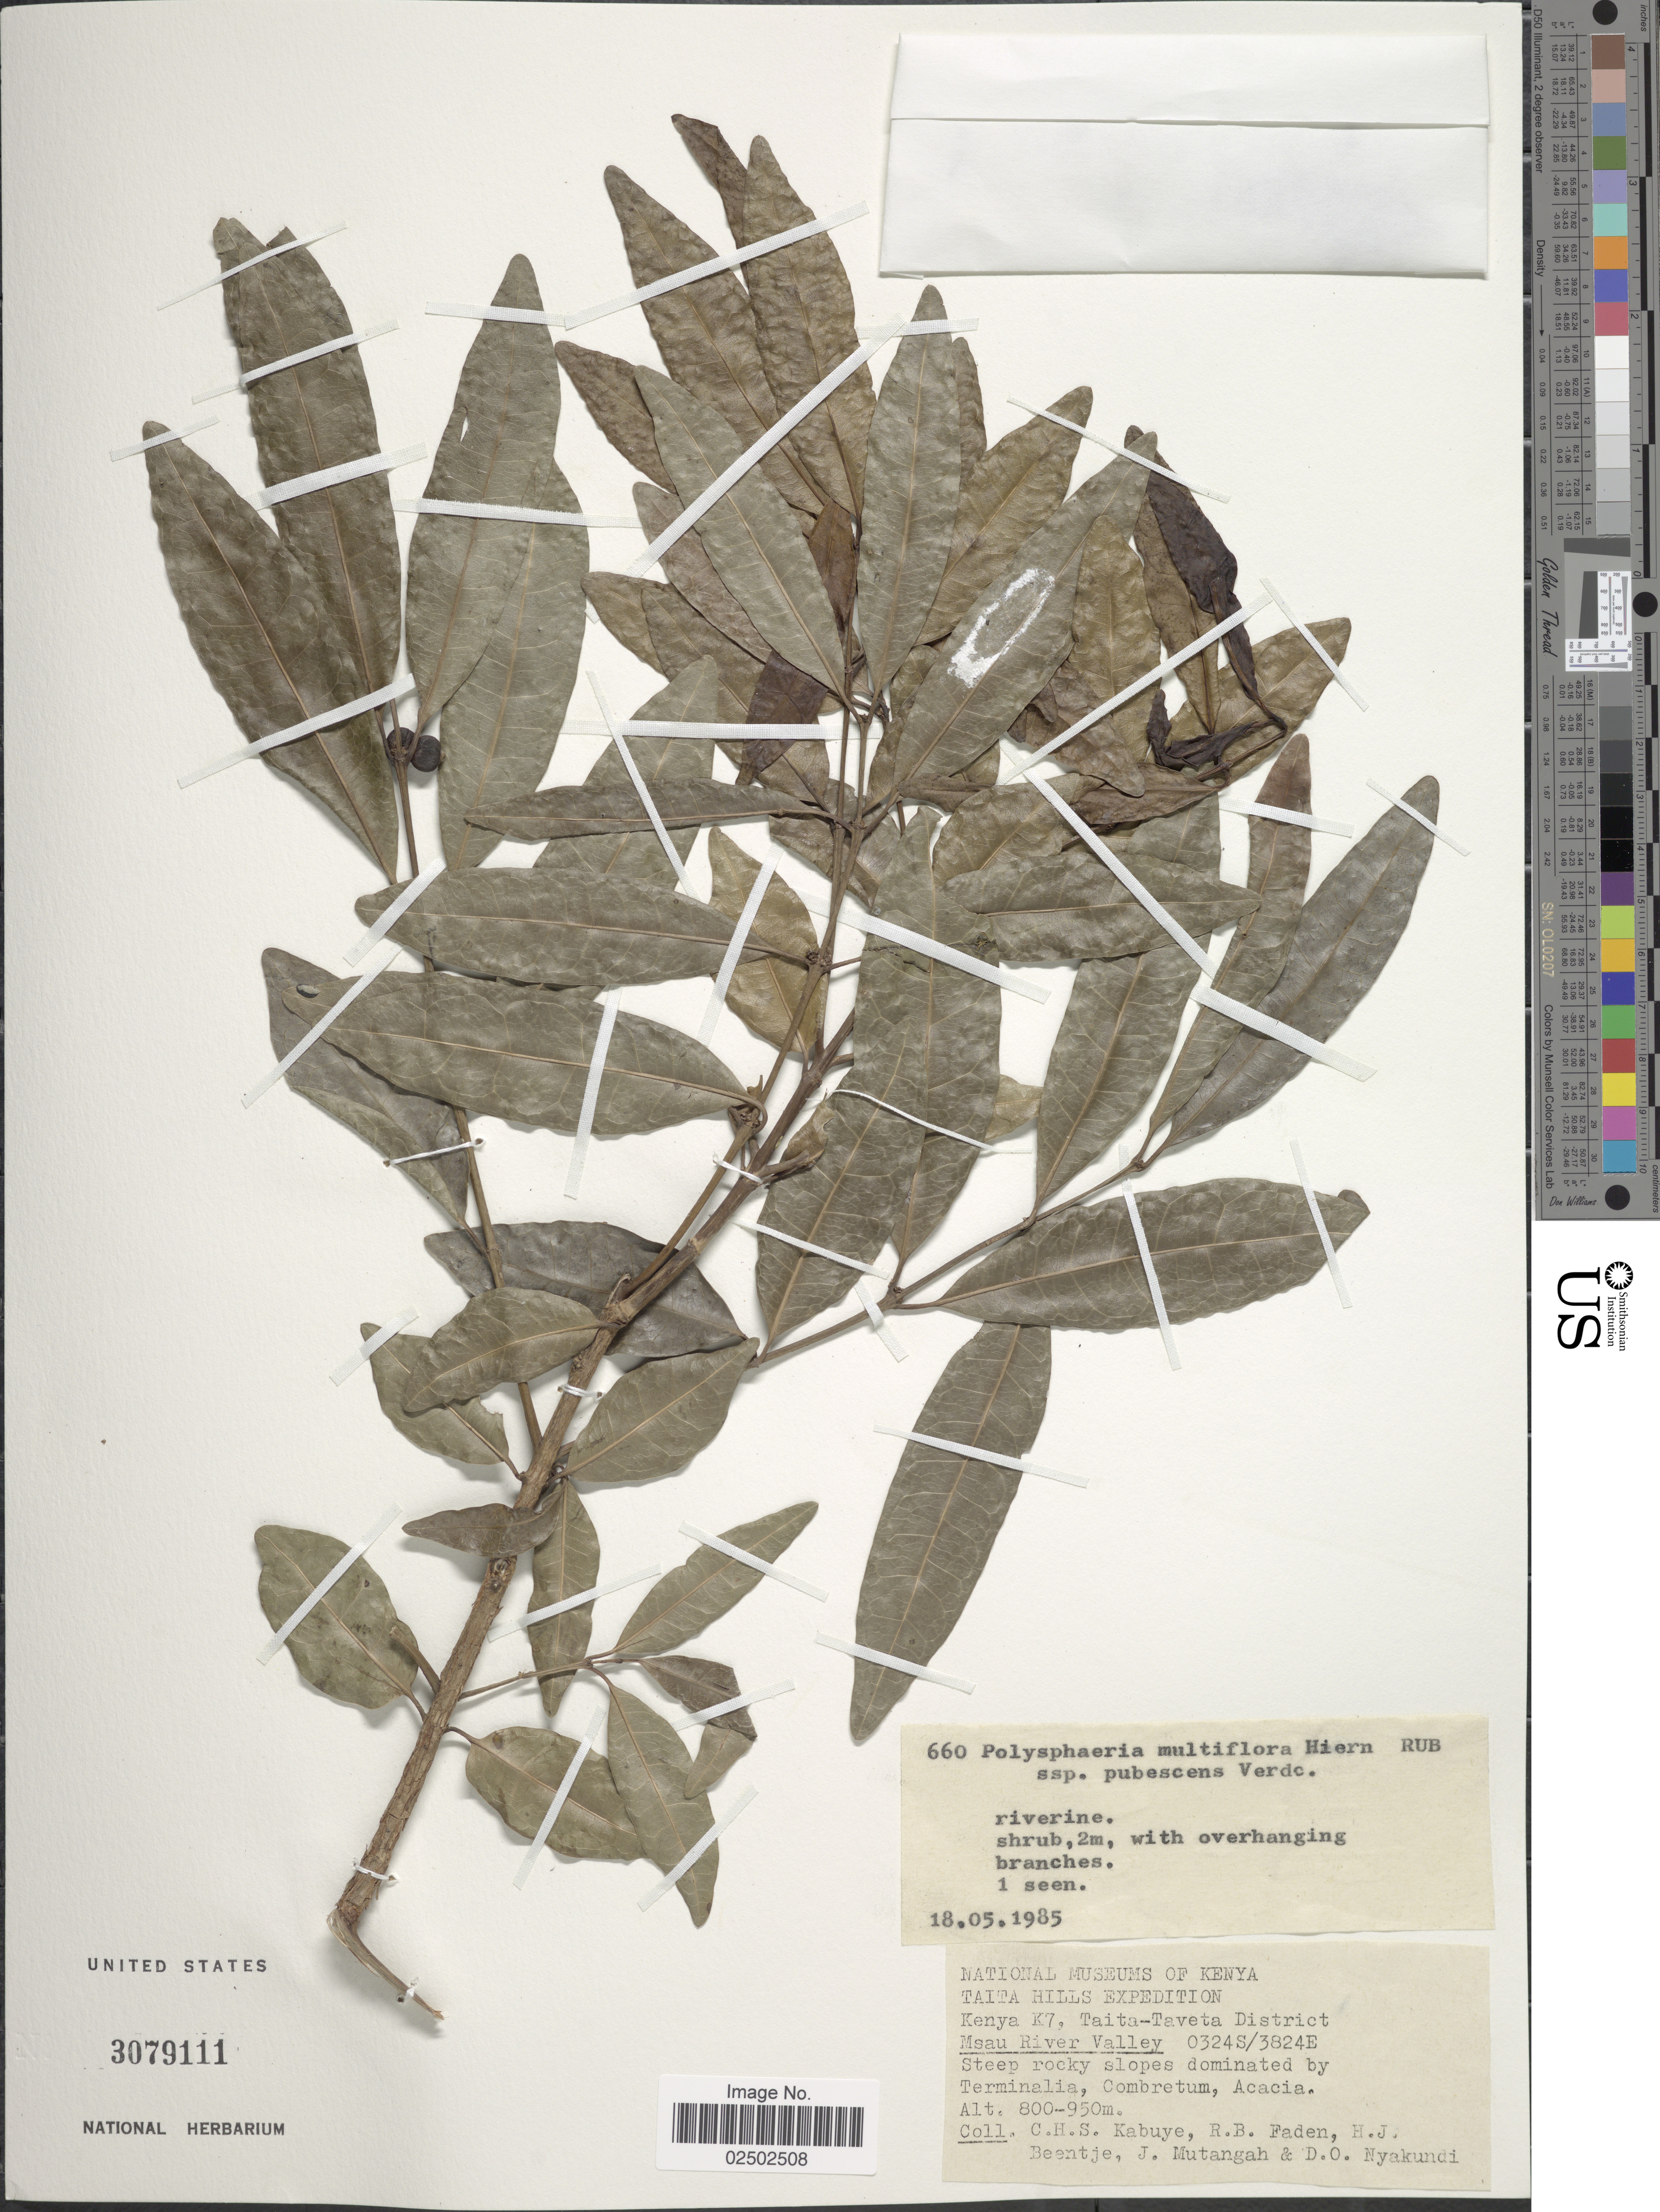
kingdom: Plantae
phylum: Tracheophyta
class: Magnoliopsida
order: Gentianales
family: Rubiaceae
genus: Polysphaeria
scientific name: Polysphaeria multiflora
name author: Hiern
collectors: C. Kabuye, R. B. Faden, H. J. Beentje, J. Mutangah & D. Nyakundi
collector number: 660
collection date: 1985-05-18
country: Kenya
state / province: Taita Taveta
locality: Taita Hills. K7, Msau River Valley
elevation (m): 800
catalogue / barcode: US 3079111